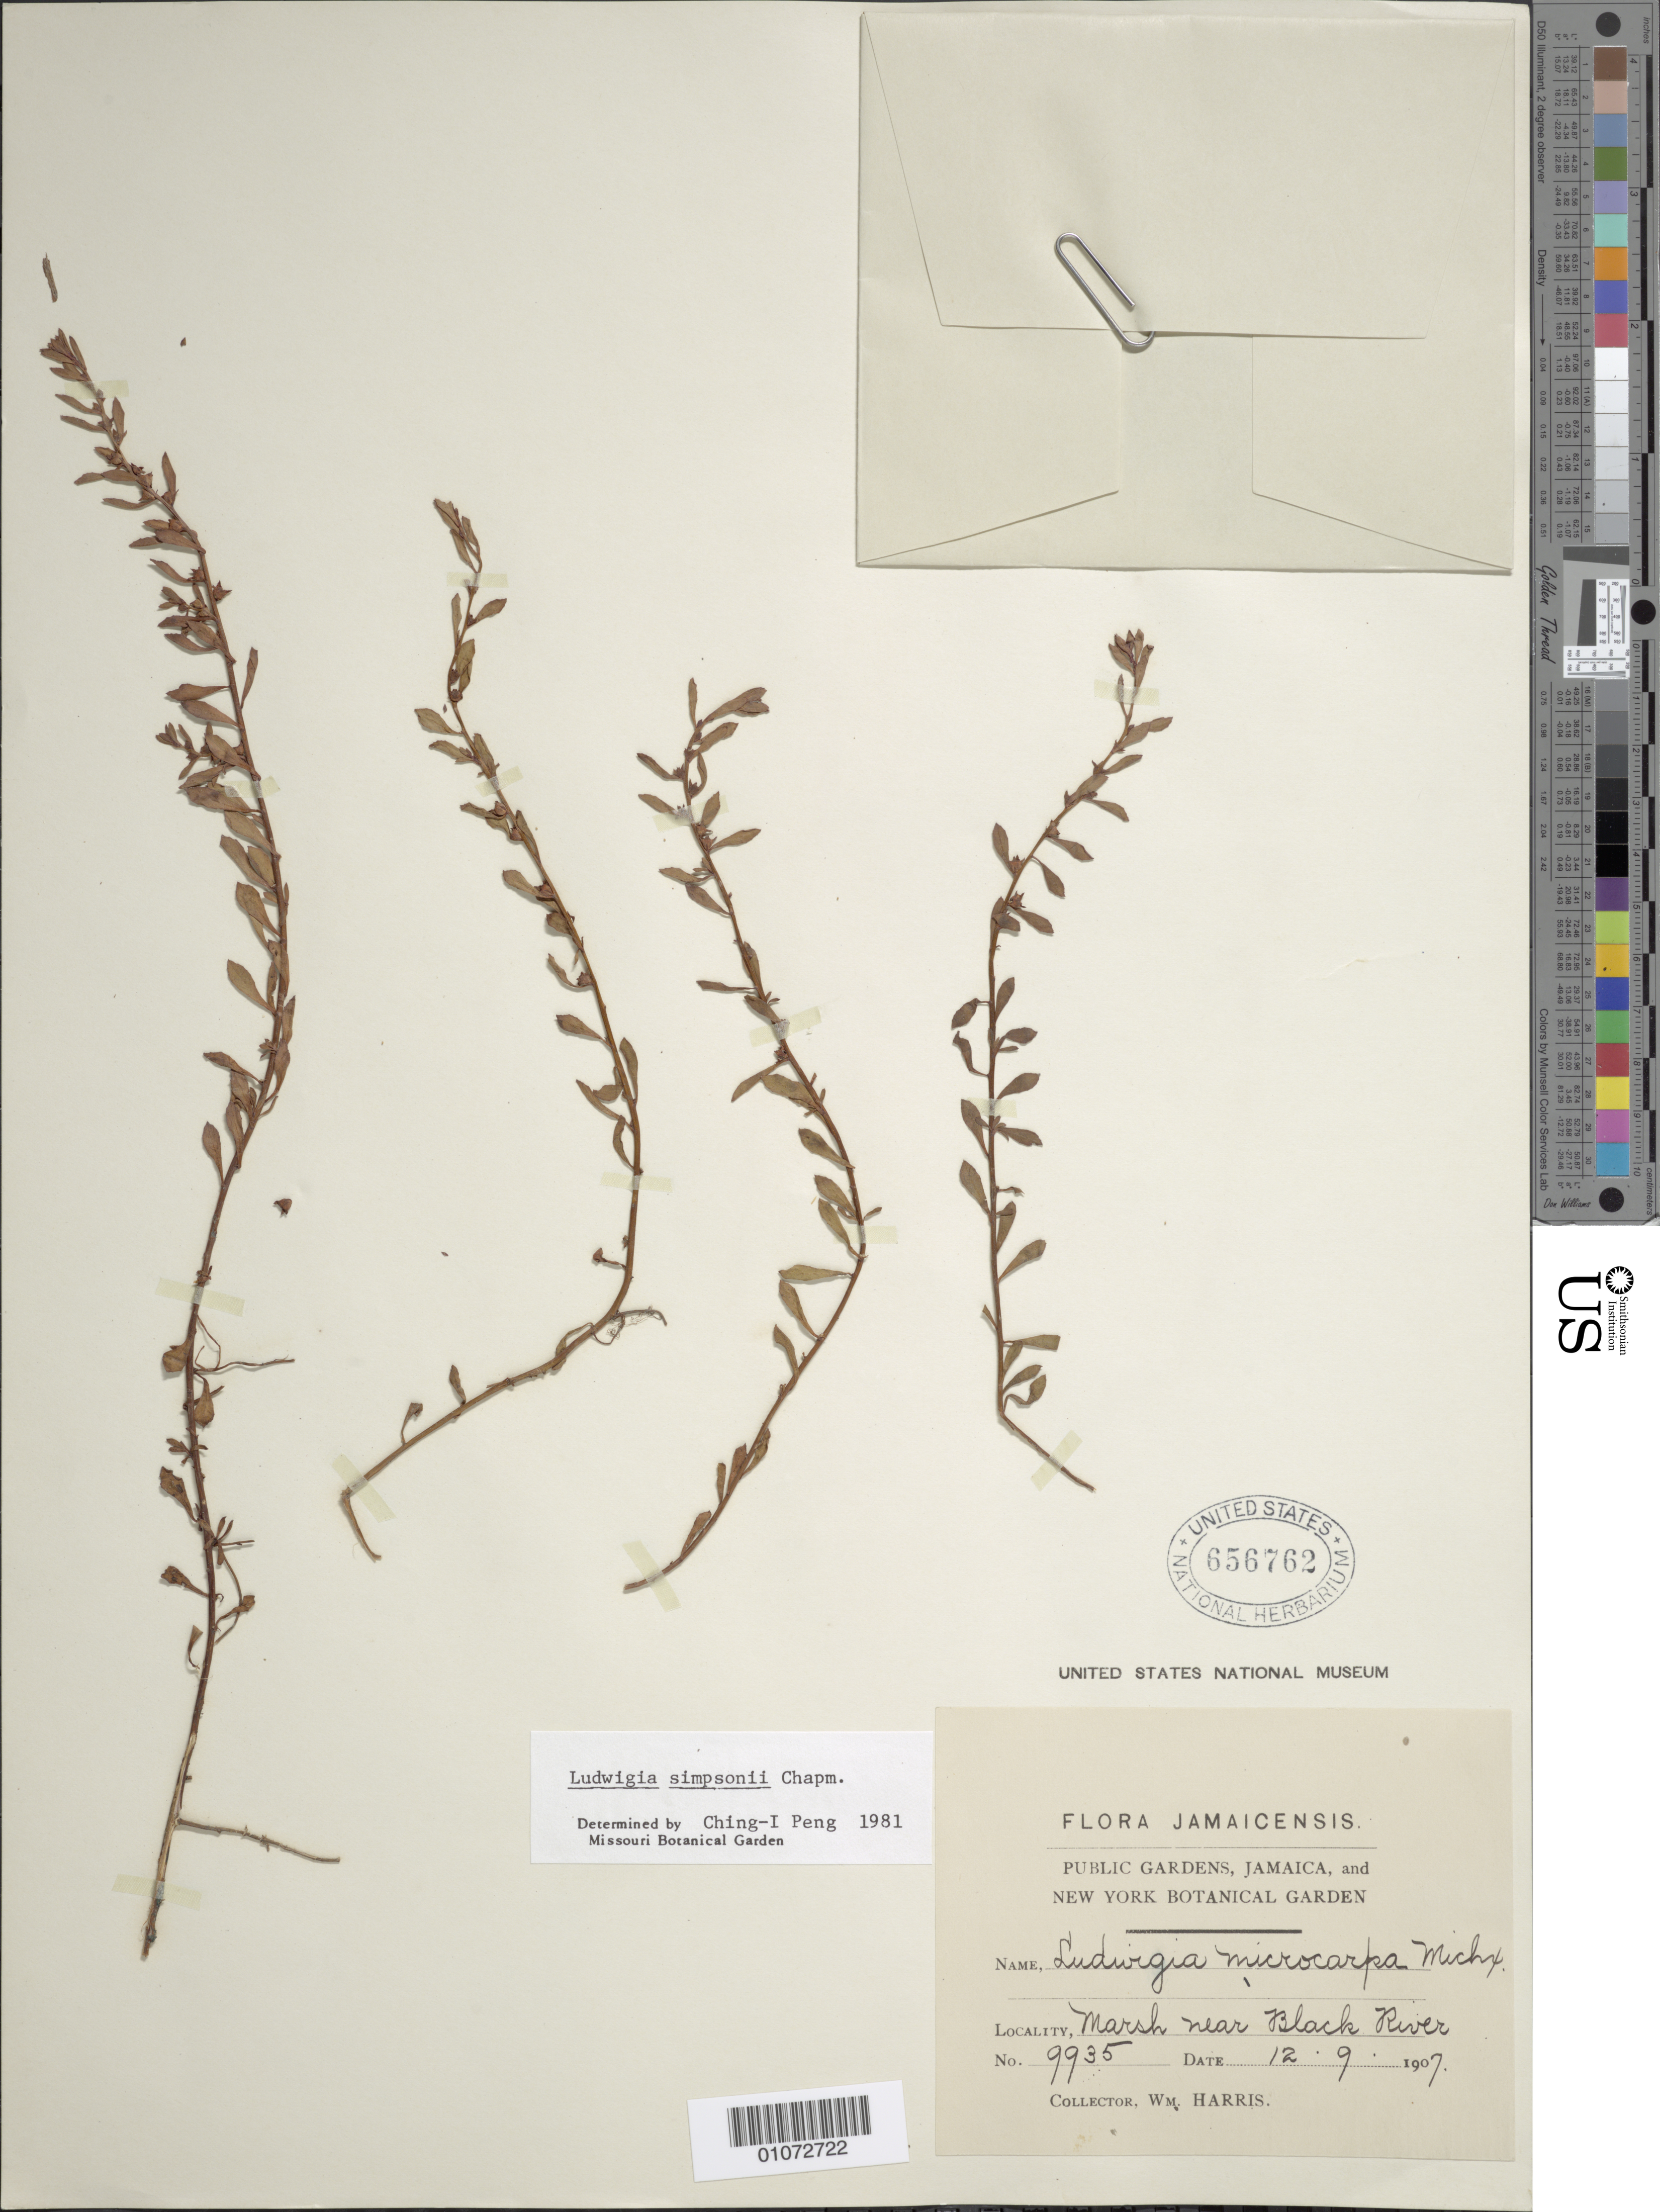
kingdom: Plantae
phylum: Tracheophyta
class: Magnoliopsida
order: Myrtales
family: Onagraceae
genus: Ludwigia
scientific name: Ludwigia simpsonii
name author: Chapm.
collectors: W. Harris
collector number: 9935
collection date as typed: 12 Sep 1907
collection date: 1907-09-12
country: Jamaica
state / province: Saint Elizabeth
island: Jamaica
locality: Marsh near Black River.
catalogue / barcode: US 656762